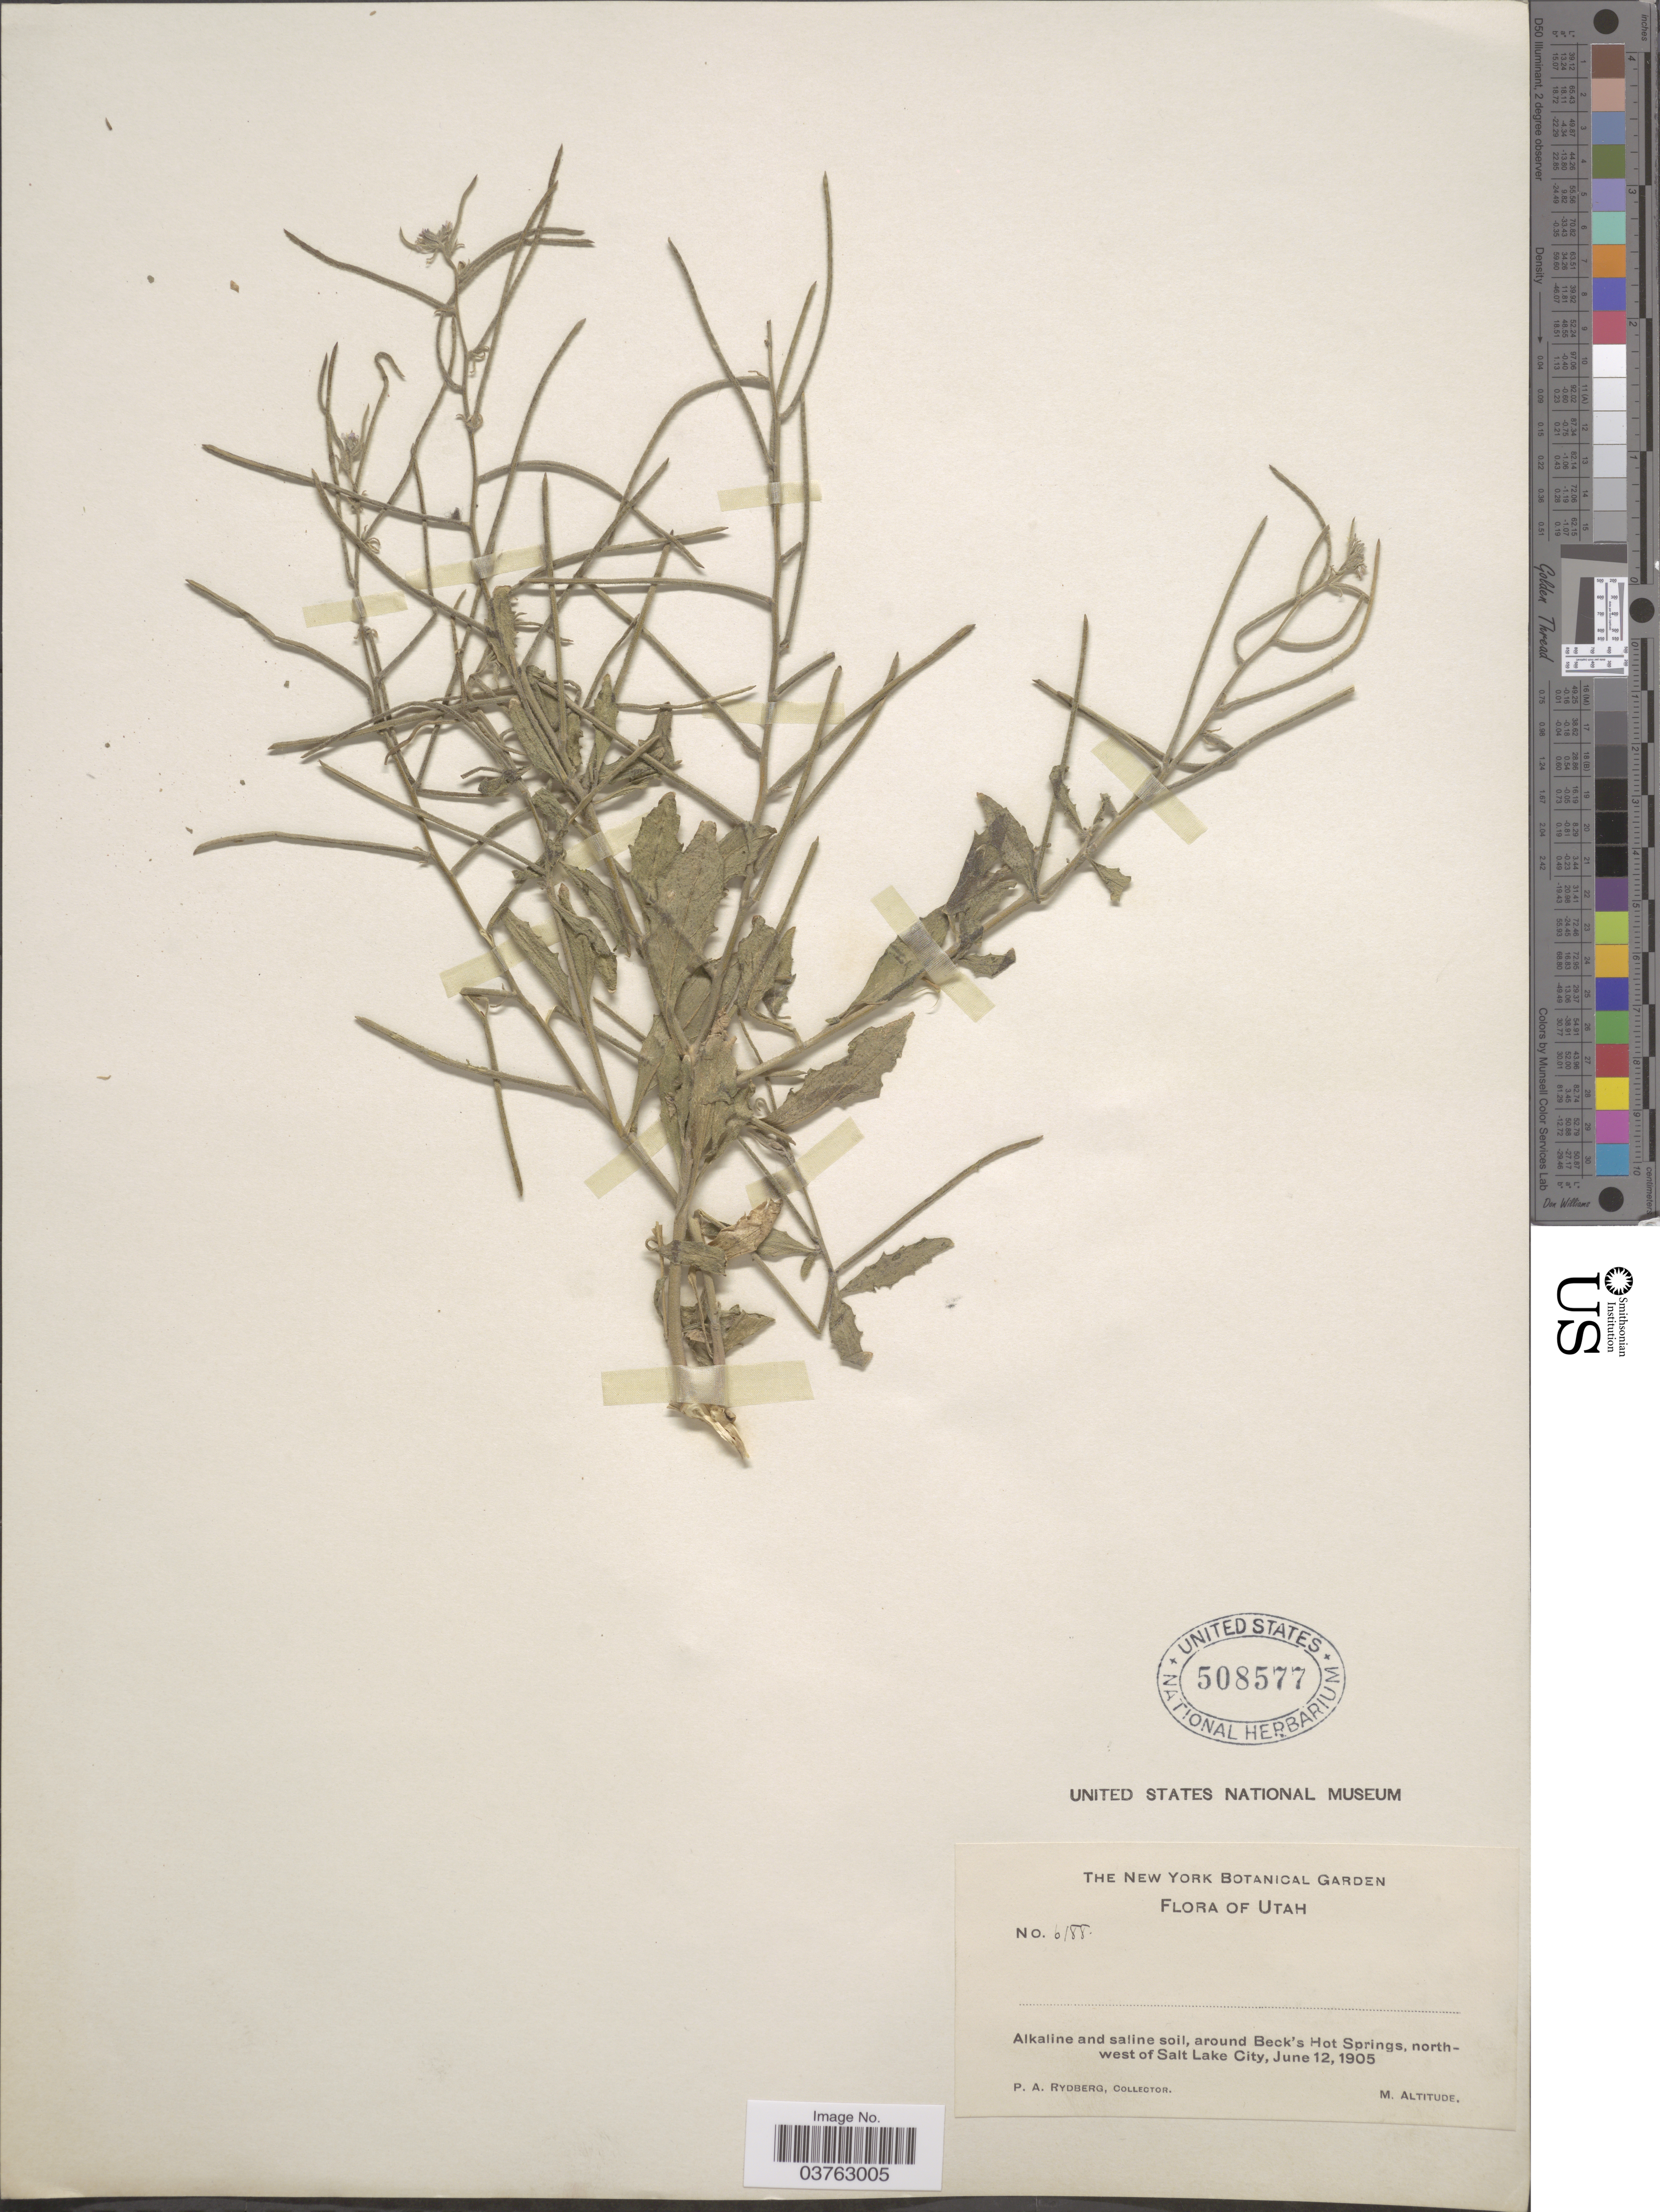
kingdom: Plantae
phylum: Tracheophyta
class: Magnoliopsida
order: Brassicales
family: Brassicaceae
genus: Malcolmia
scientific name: Malcolmia africana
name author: (L.) W.T. Aiton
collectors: P. A. Rydberg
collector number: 6188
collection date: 1905-06-12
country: United States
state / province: Utah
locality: Alkaline and saline soil, around Beck's Hot Springs, northwest of Salt Lake City.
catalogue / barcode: US 508577